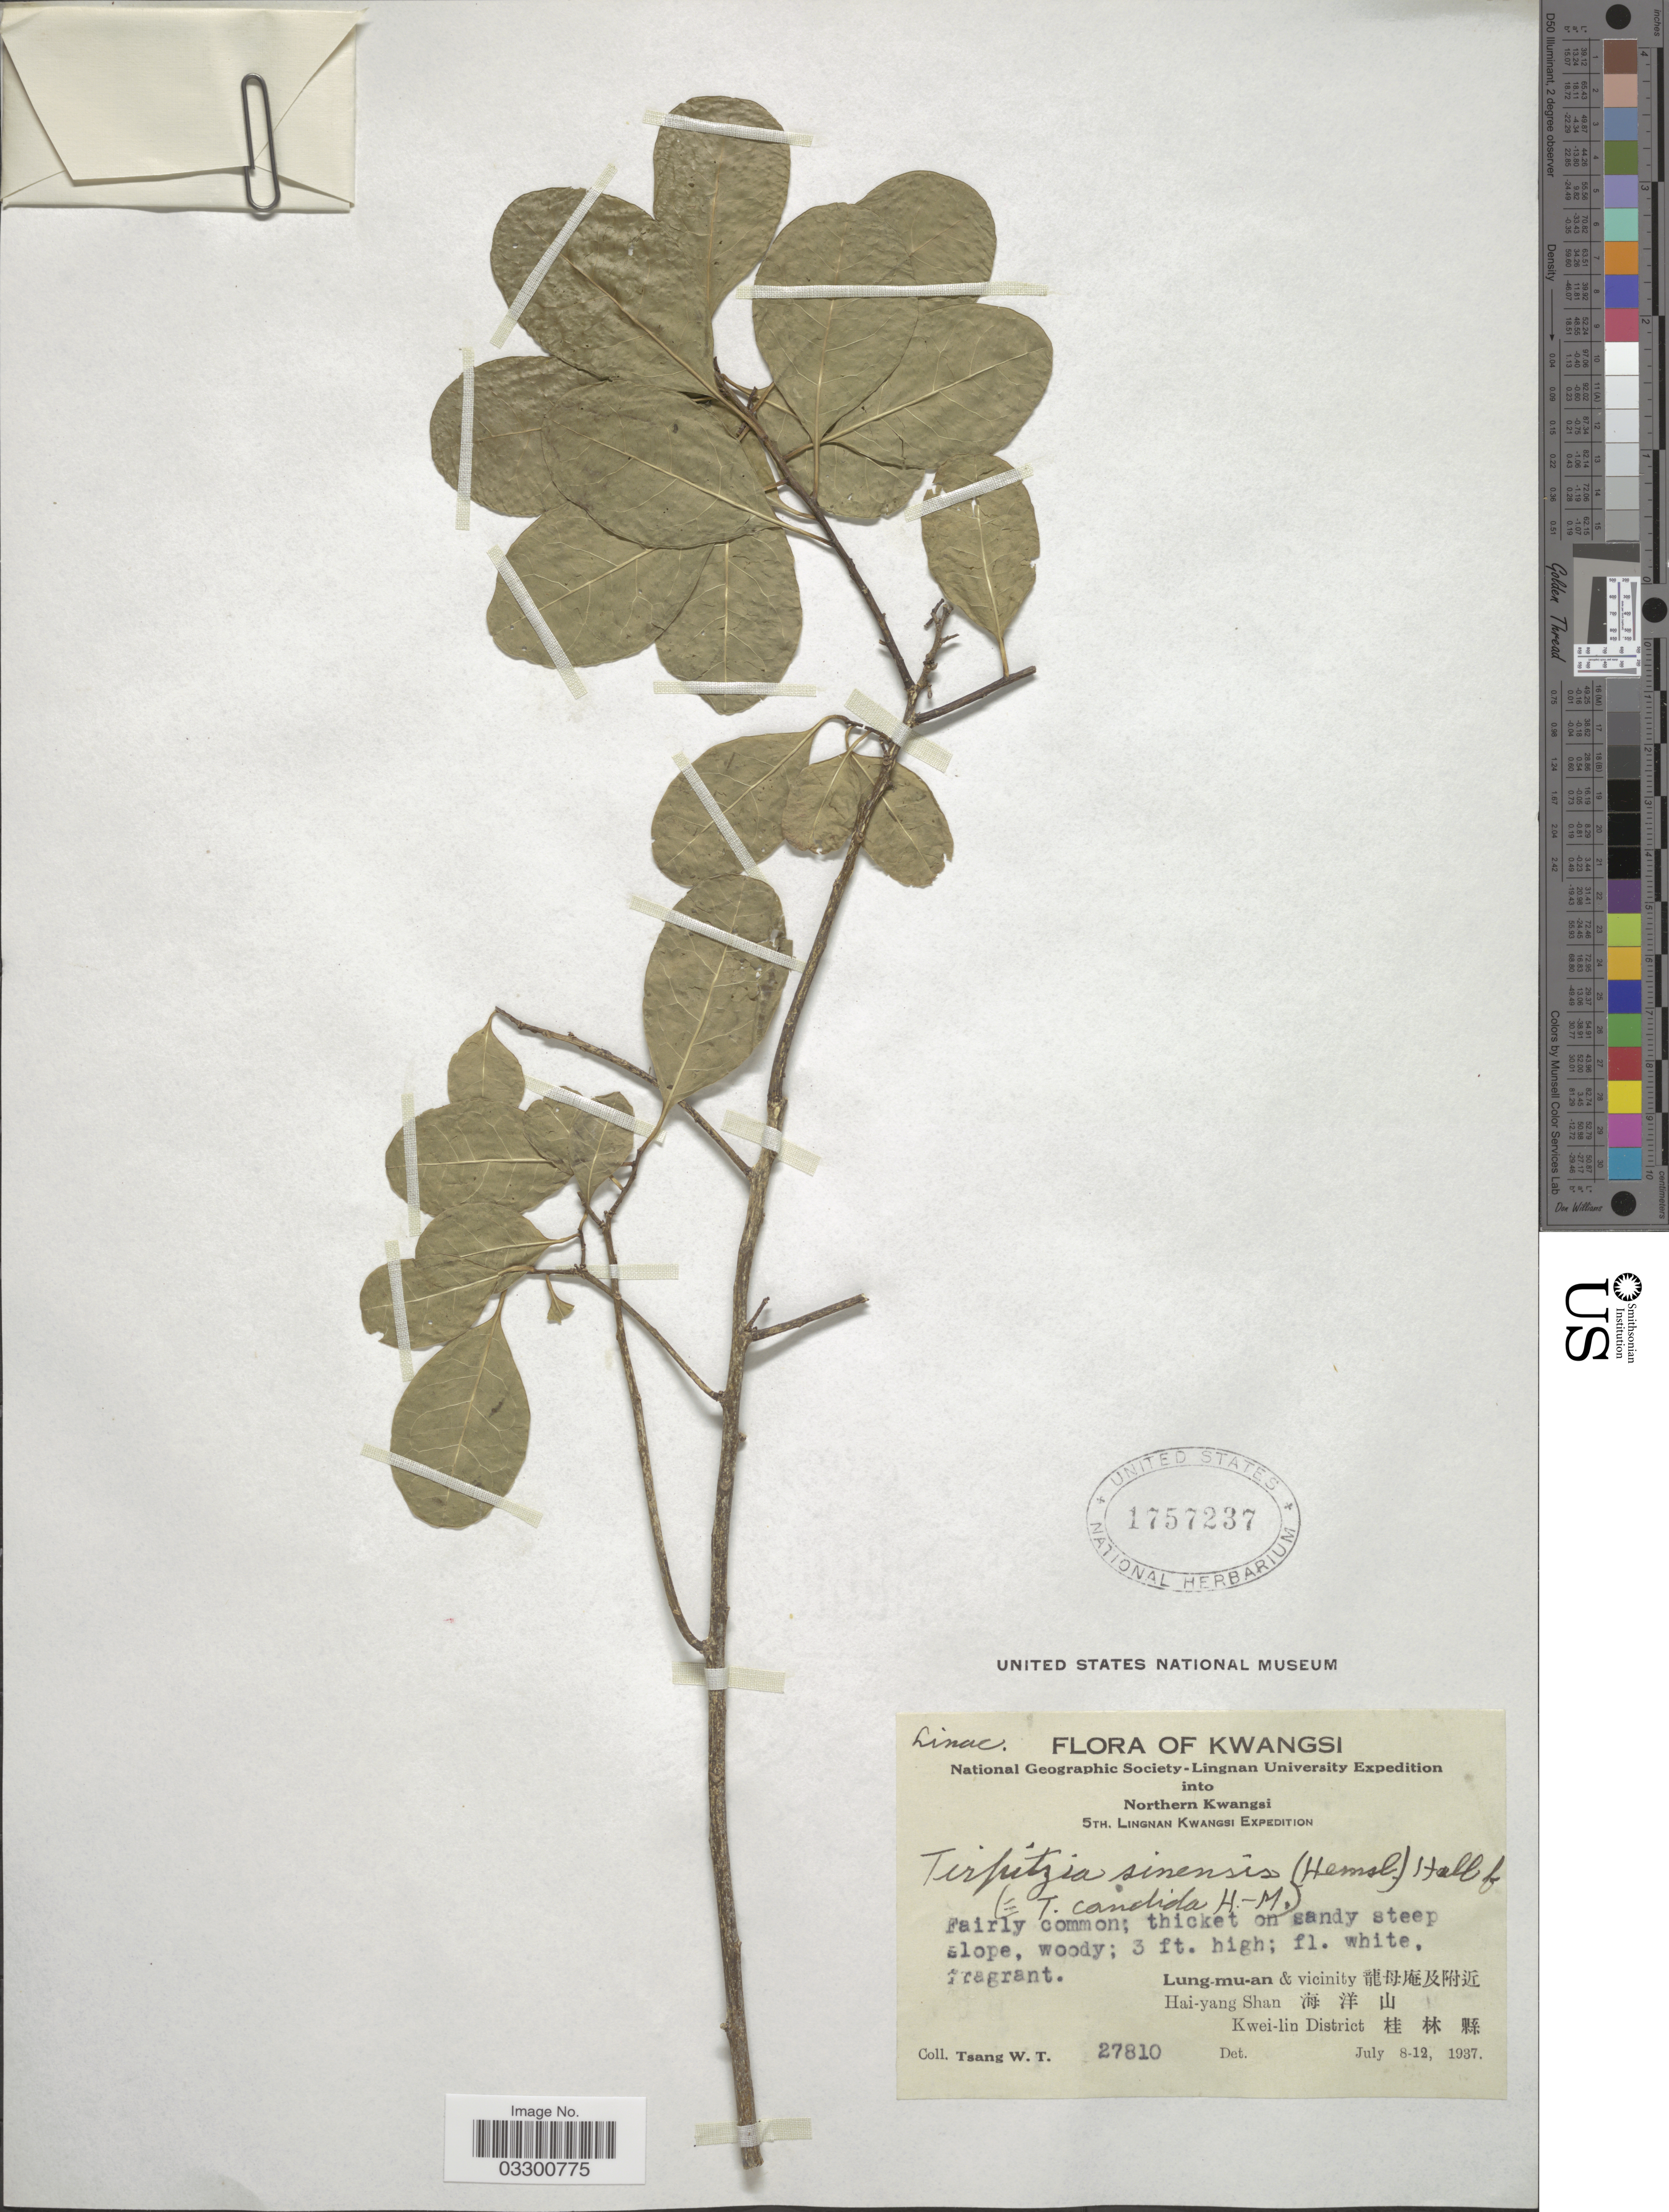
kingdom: Plantae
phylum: Tracheophyta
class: Magnoliopsida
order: Malpighiales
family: Linaceae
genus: Tirpitzia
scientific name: Tirpitzia sinensis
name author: (Hemsl.) Hallier f.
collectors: W. T. Tsang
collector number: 27810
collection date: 1937-07-08/1937-07-12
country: China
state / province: Guangxi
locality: Kwangsi, Northern Kwangsi, Lung-mu-an & vicinity X, Hai-yang Shan X, Kwei-lin District X.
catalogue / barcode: US 1757237